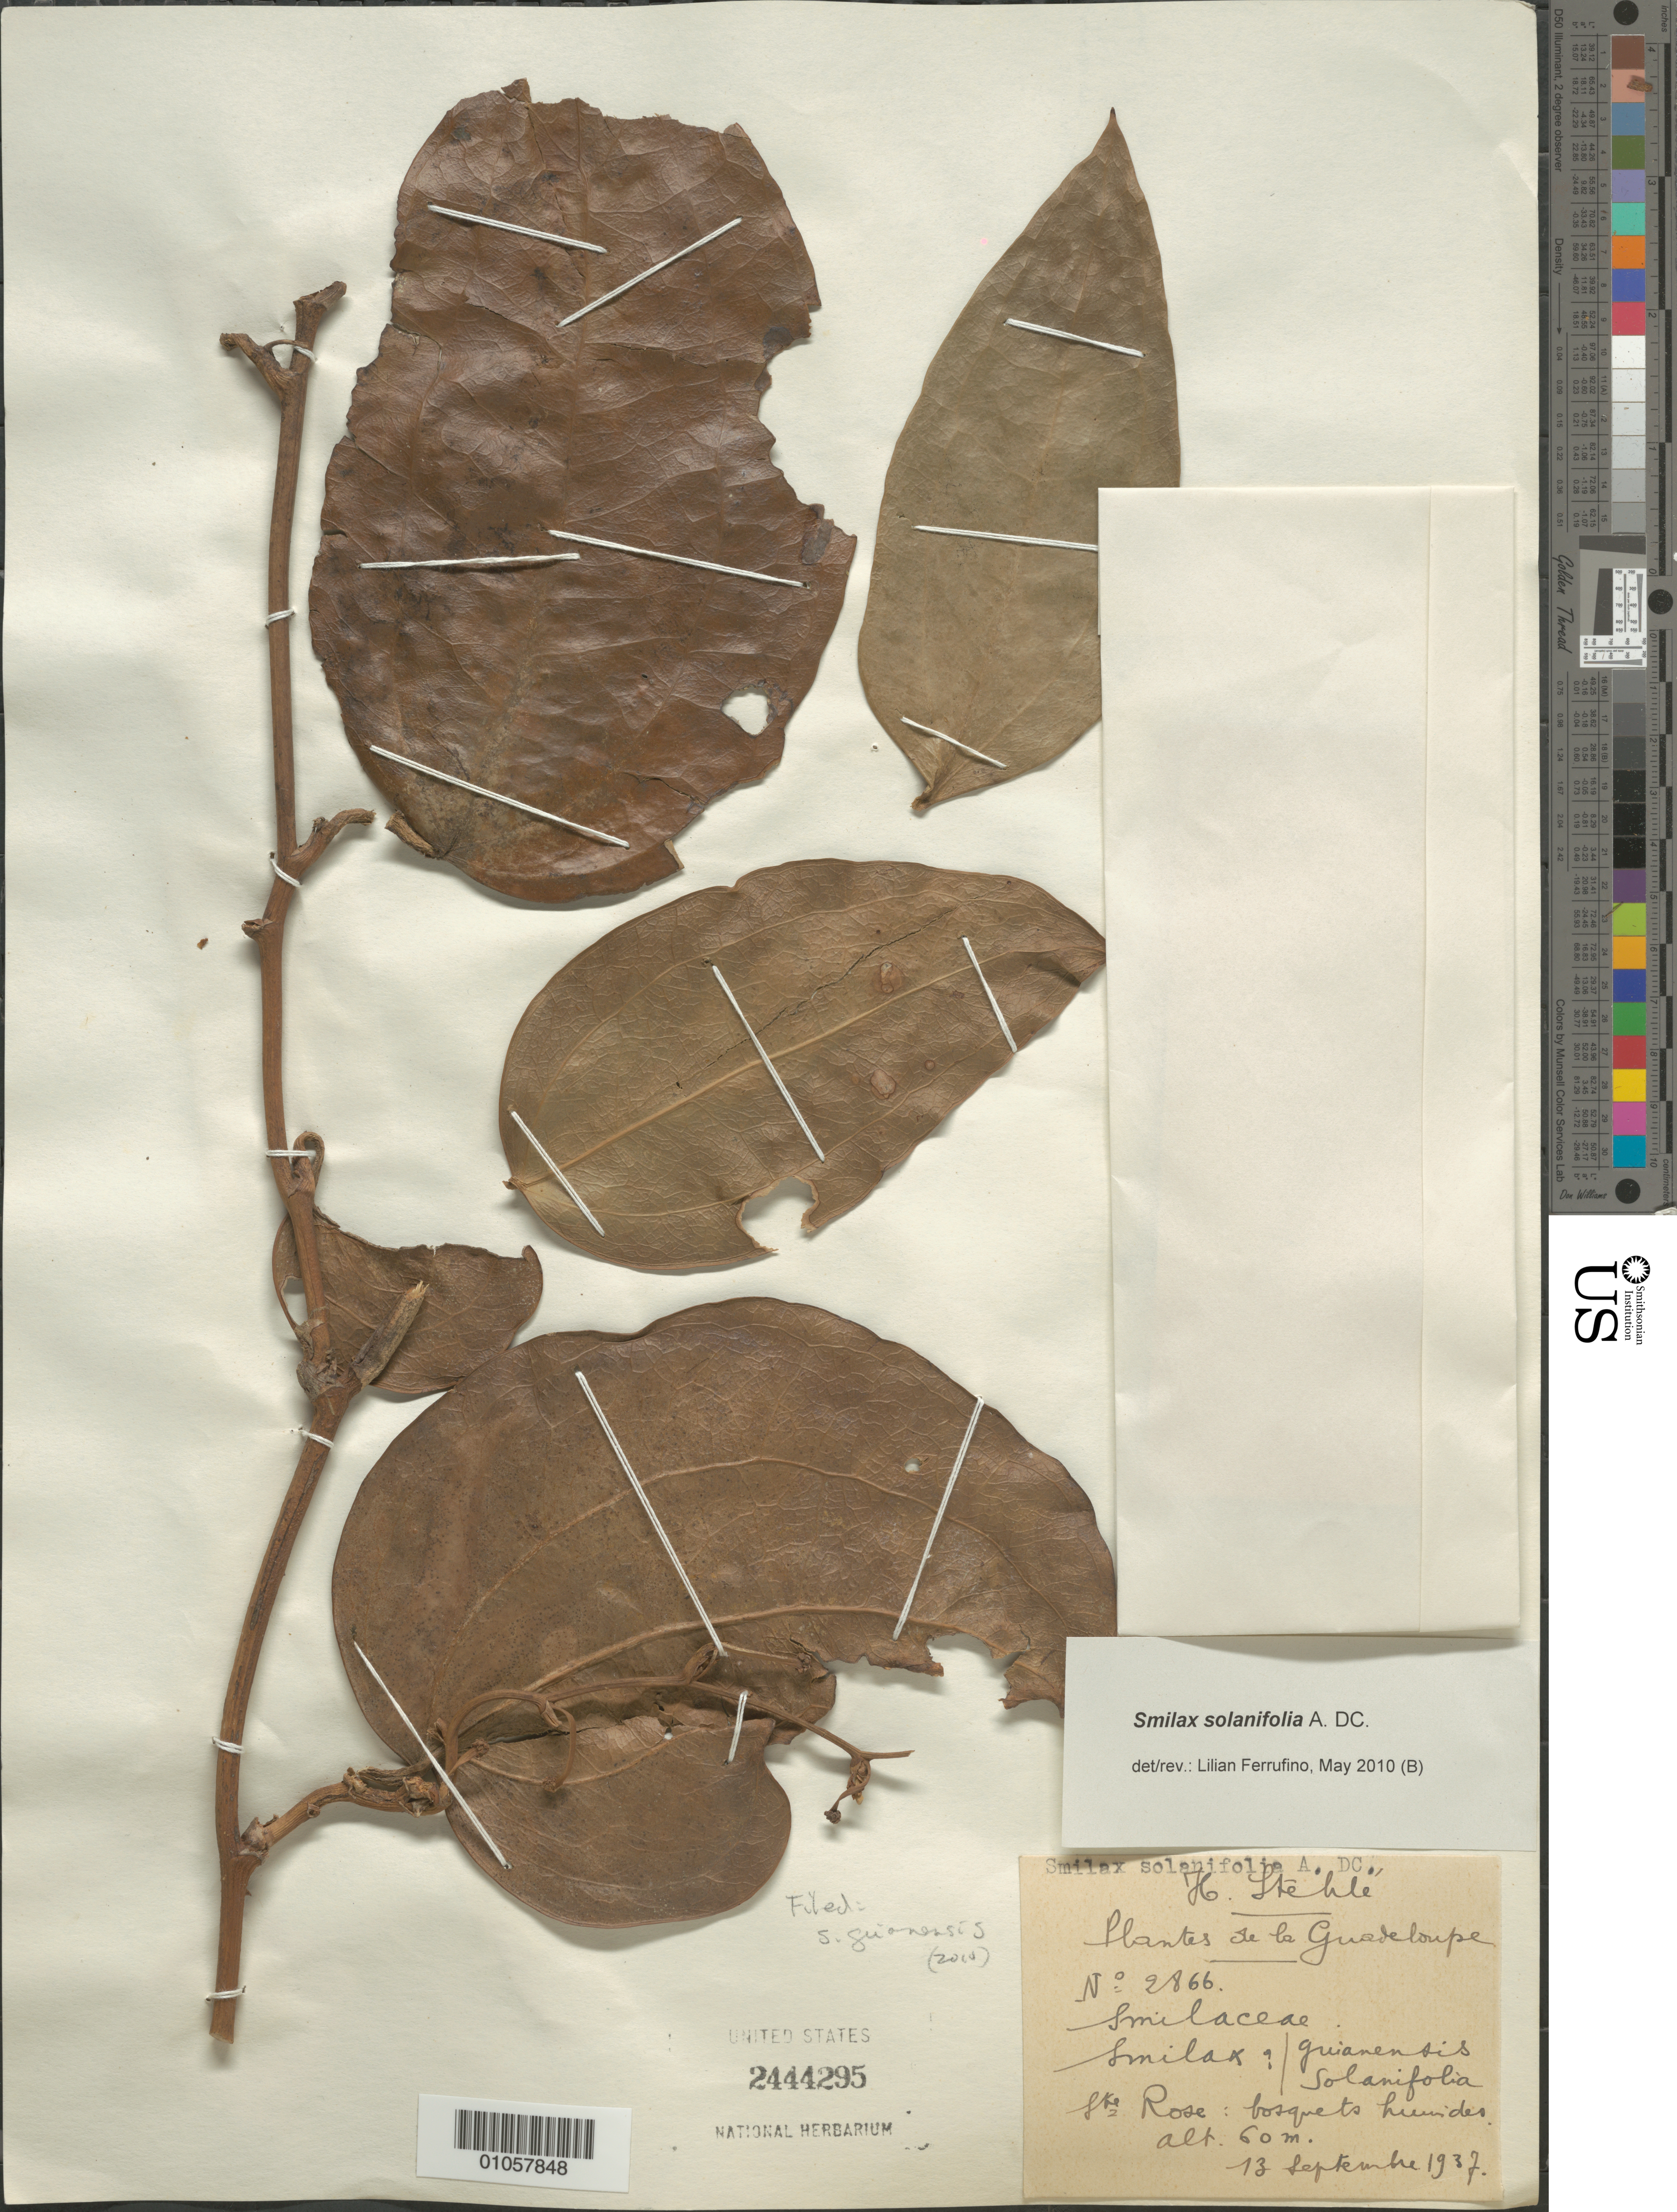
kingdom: Plantae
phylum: Tracheophyta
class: Liliopsida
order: Liliales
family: Smilacaceae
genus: Smilax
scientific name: Smilax guianensis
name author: Vitman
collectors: H. Stehlé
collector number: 2866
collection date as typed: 13 Sep 1937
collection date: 1937-09-13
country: Guadeloupe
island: Basse Terre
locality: Ste. Rose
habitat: Bosquets humides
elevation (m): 60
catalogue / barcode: US 2444295